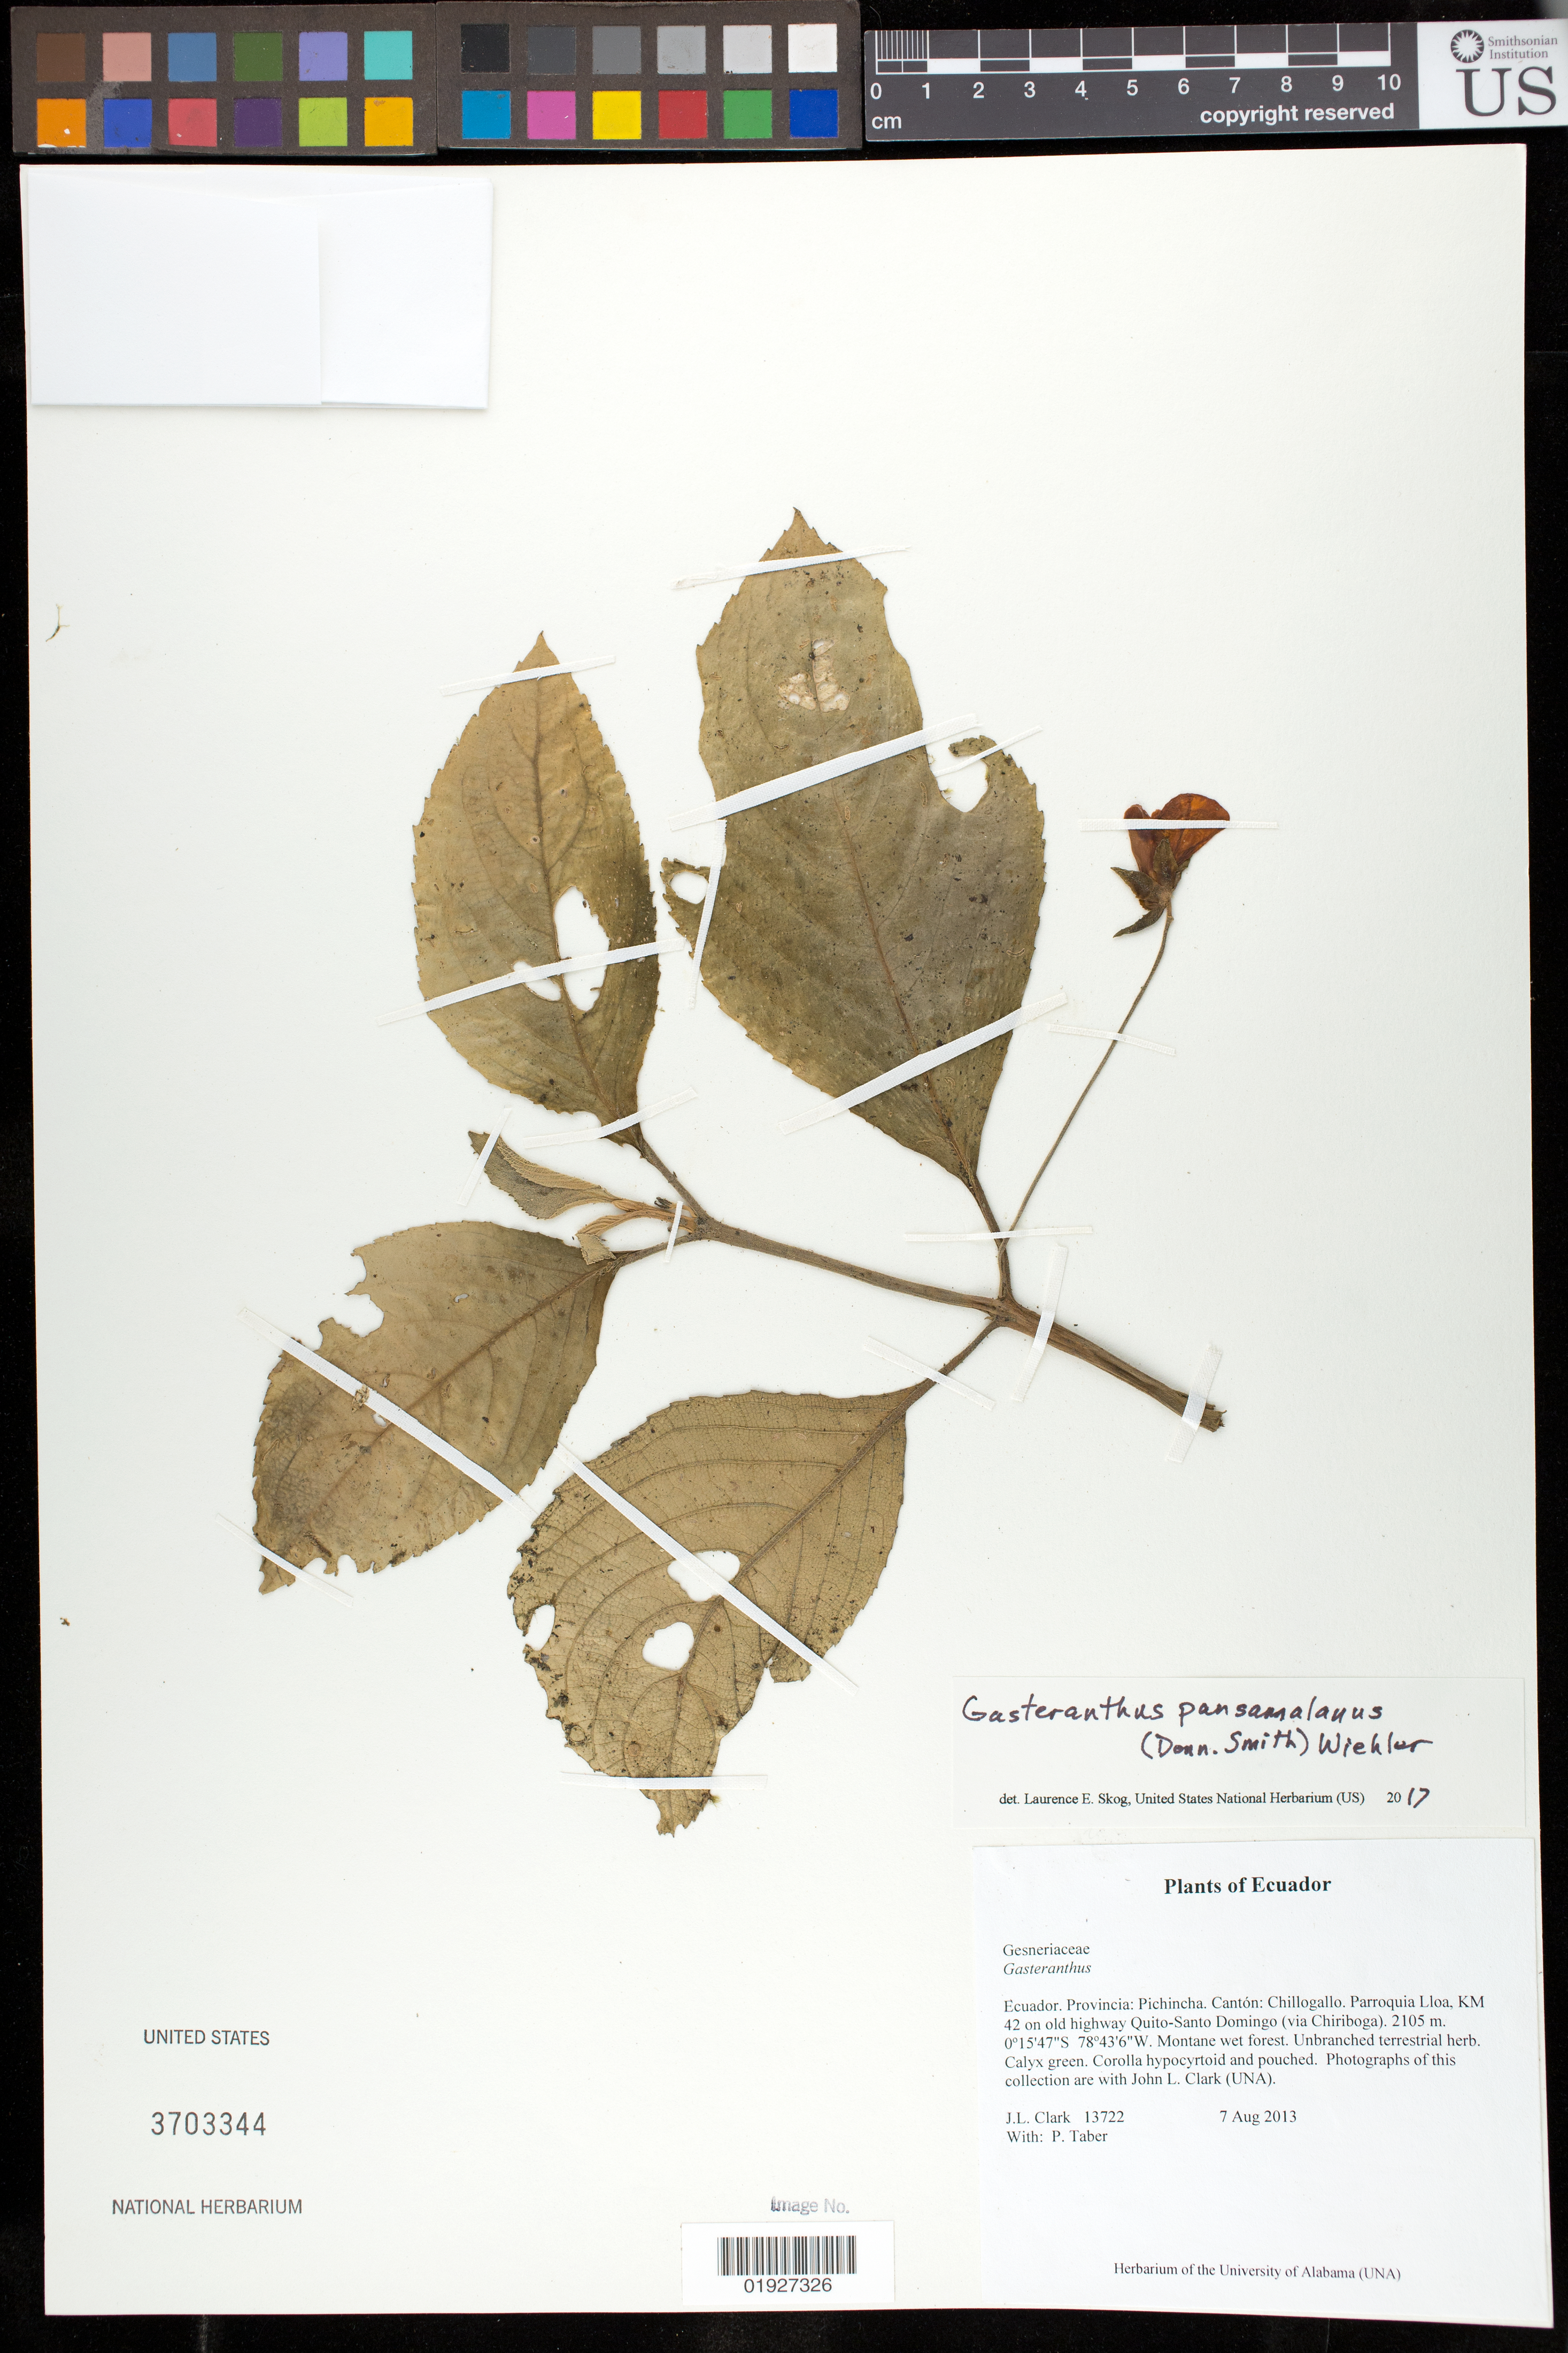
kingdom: Plantae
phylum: Tracheophyta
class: Magnoliopsida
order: Lamiales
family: Gesneriaceae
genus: Gasteranthus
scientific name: Gasteranthus pansamalanus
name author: (Donn. Sm.) Wiehler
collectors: J. L. Clark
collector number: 13722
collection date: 2013-08-07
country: Ecuador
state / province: Pichincha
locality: Canton; Chillogallo. Parroquia Lloa, KM 42 on old highways Quito-Santo Domingo (via Chiriboga).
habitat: Montane wet forest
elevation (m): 2105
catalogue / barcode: US 3703344